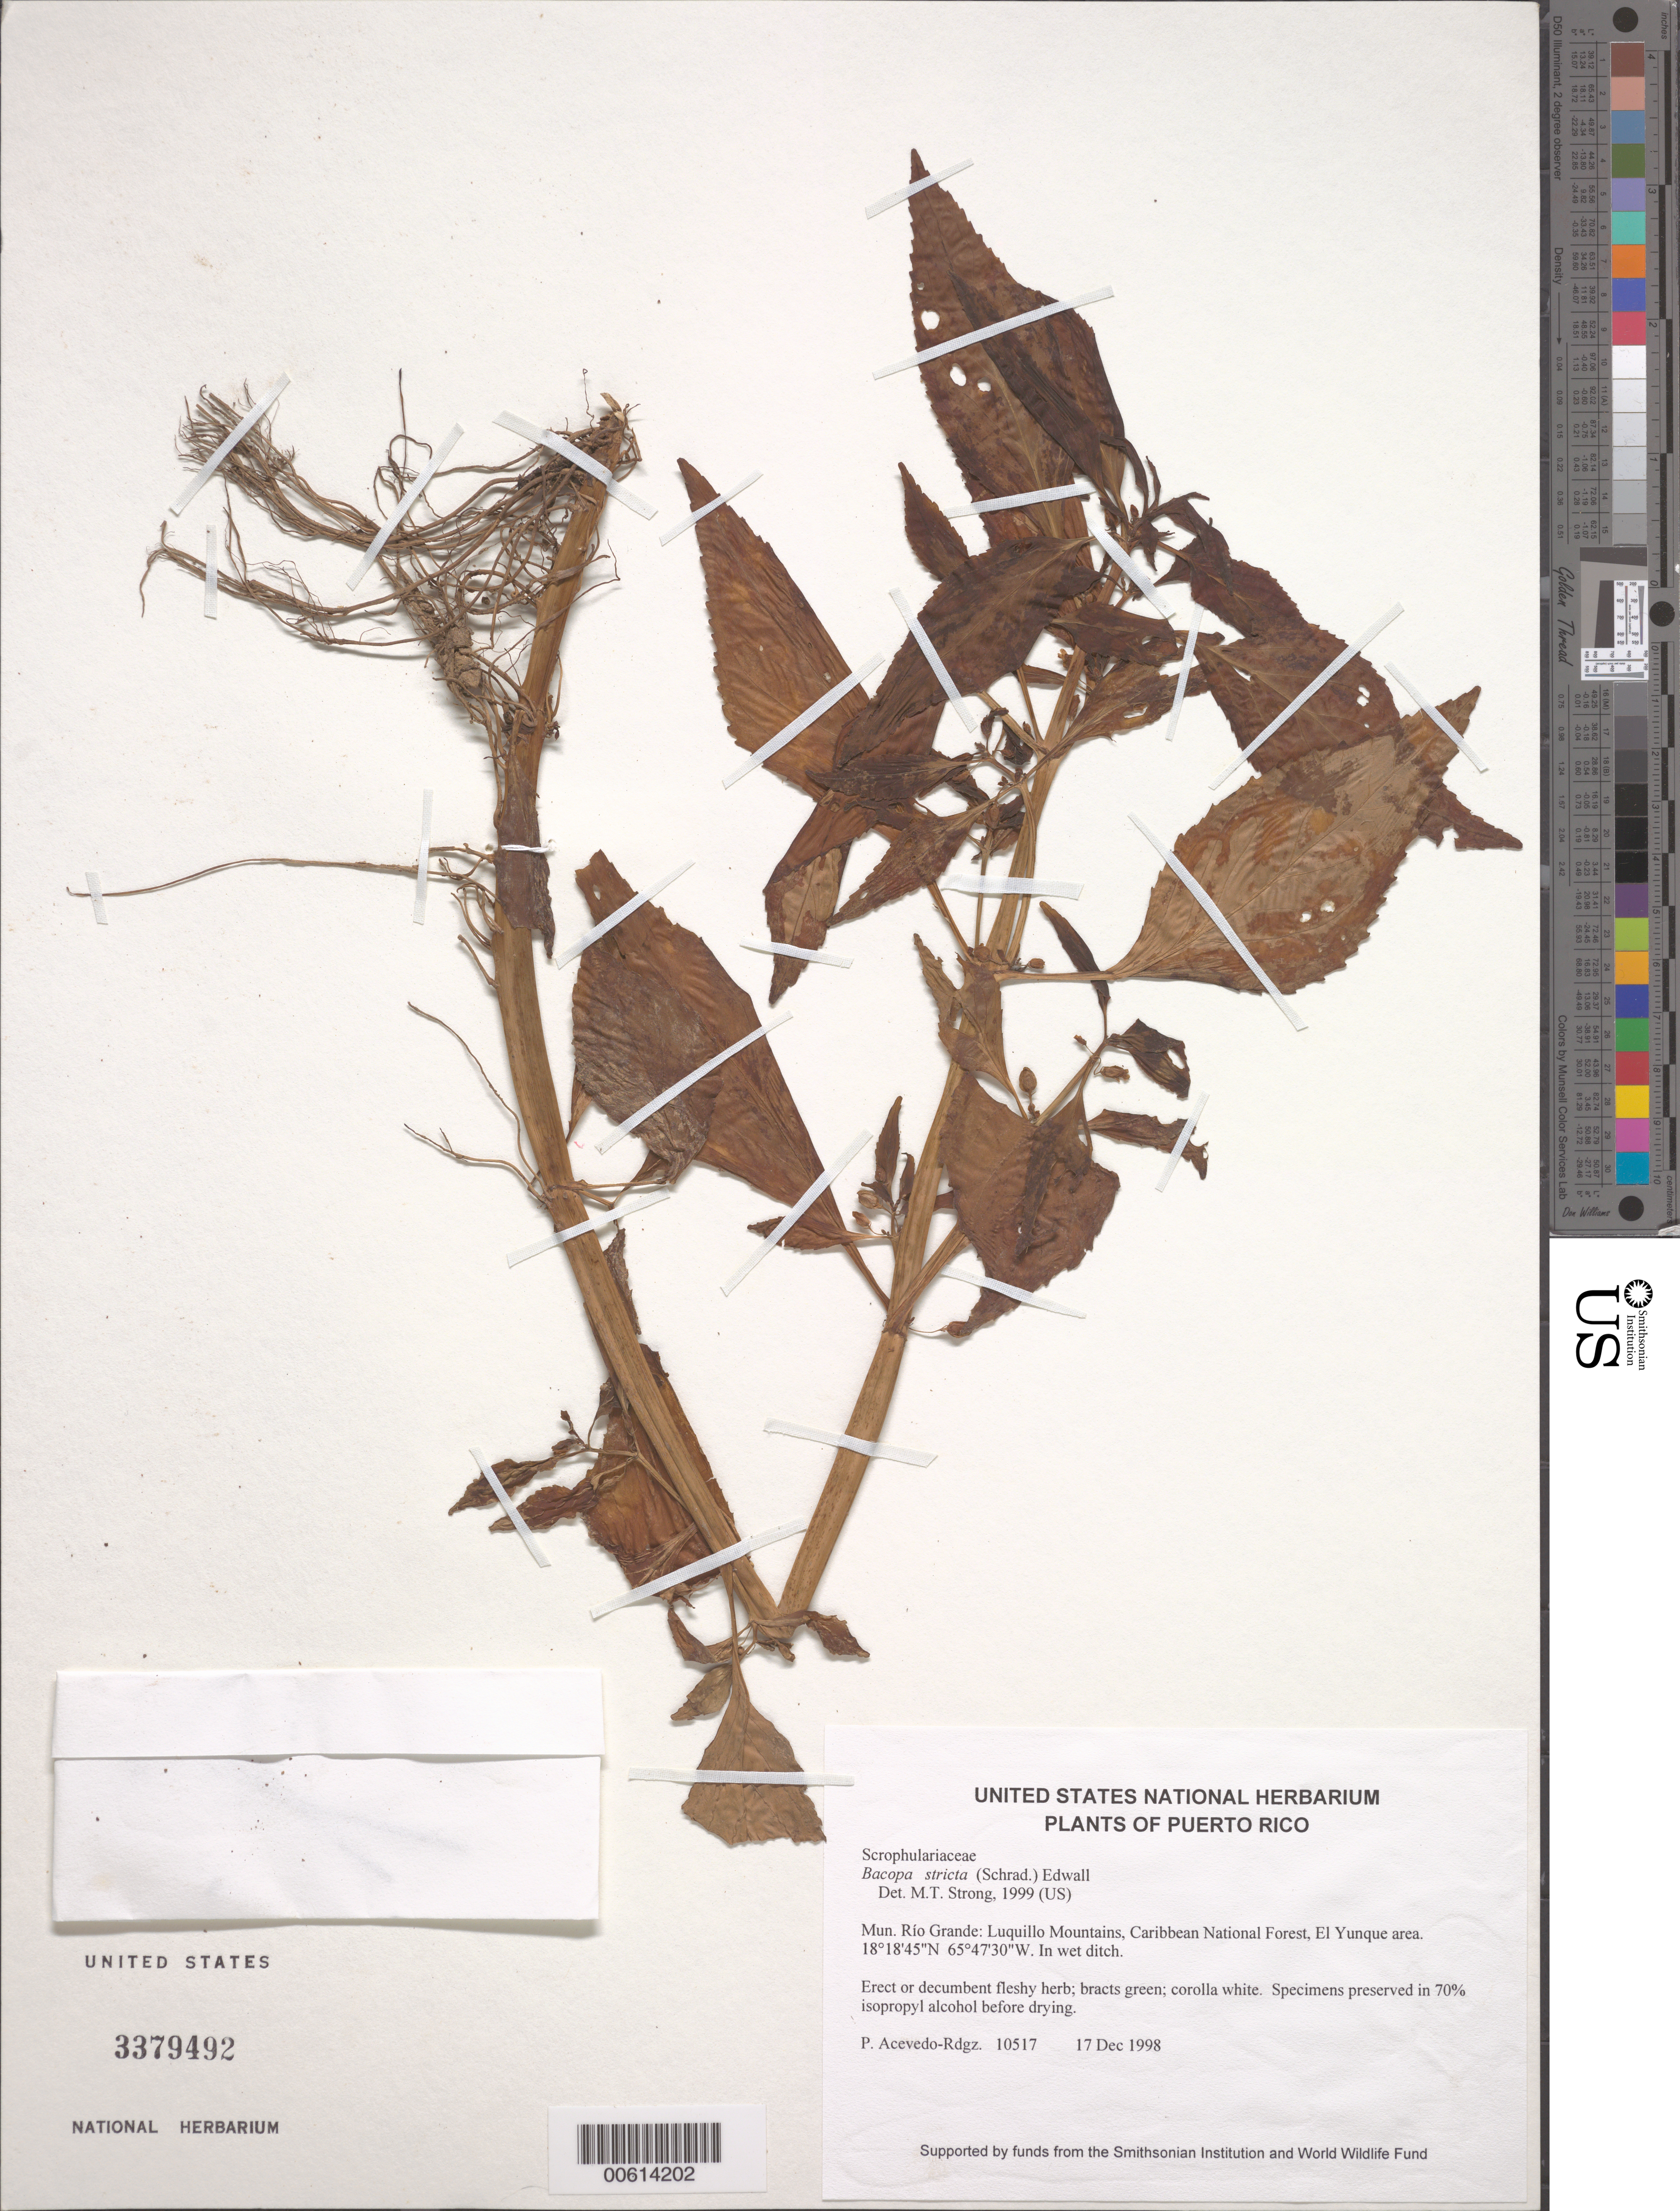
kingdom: Plantae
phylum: Tracheophyta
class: Magnoliopsida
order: Lamiales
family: Plantaginaceae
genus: Bacopa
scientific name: Bacopa stricta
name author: (Schrad.) B.L. Rob.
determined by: Strong, M. T., (US), Smithsonian Institution - National Museum of Natural History (UNITED STATES)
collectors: P. Acevedo-Rodr.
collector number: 10517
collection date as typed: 17 Dec 1998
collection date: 1998-12-17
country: Puerto Rico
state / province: Río Grande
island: Puerto Rico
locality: Río Grande: Luquillo Mountains, Caribbean National Forest, El Yunque area.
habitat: In wet ditch.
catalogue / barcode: US 3379492